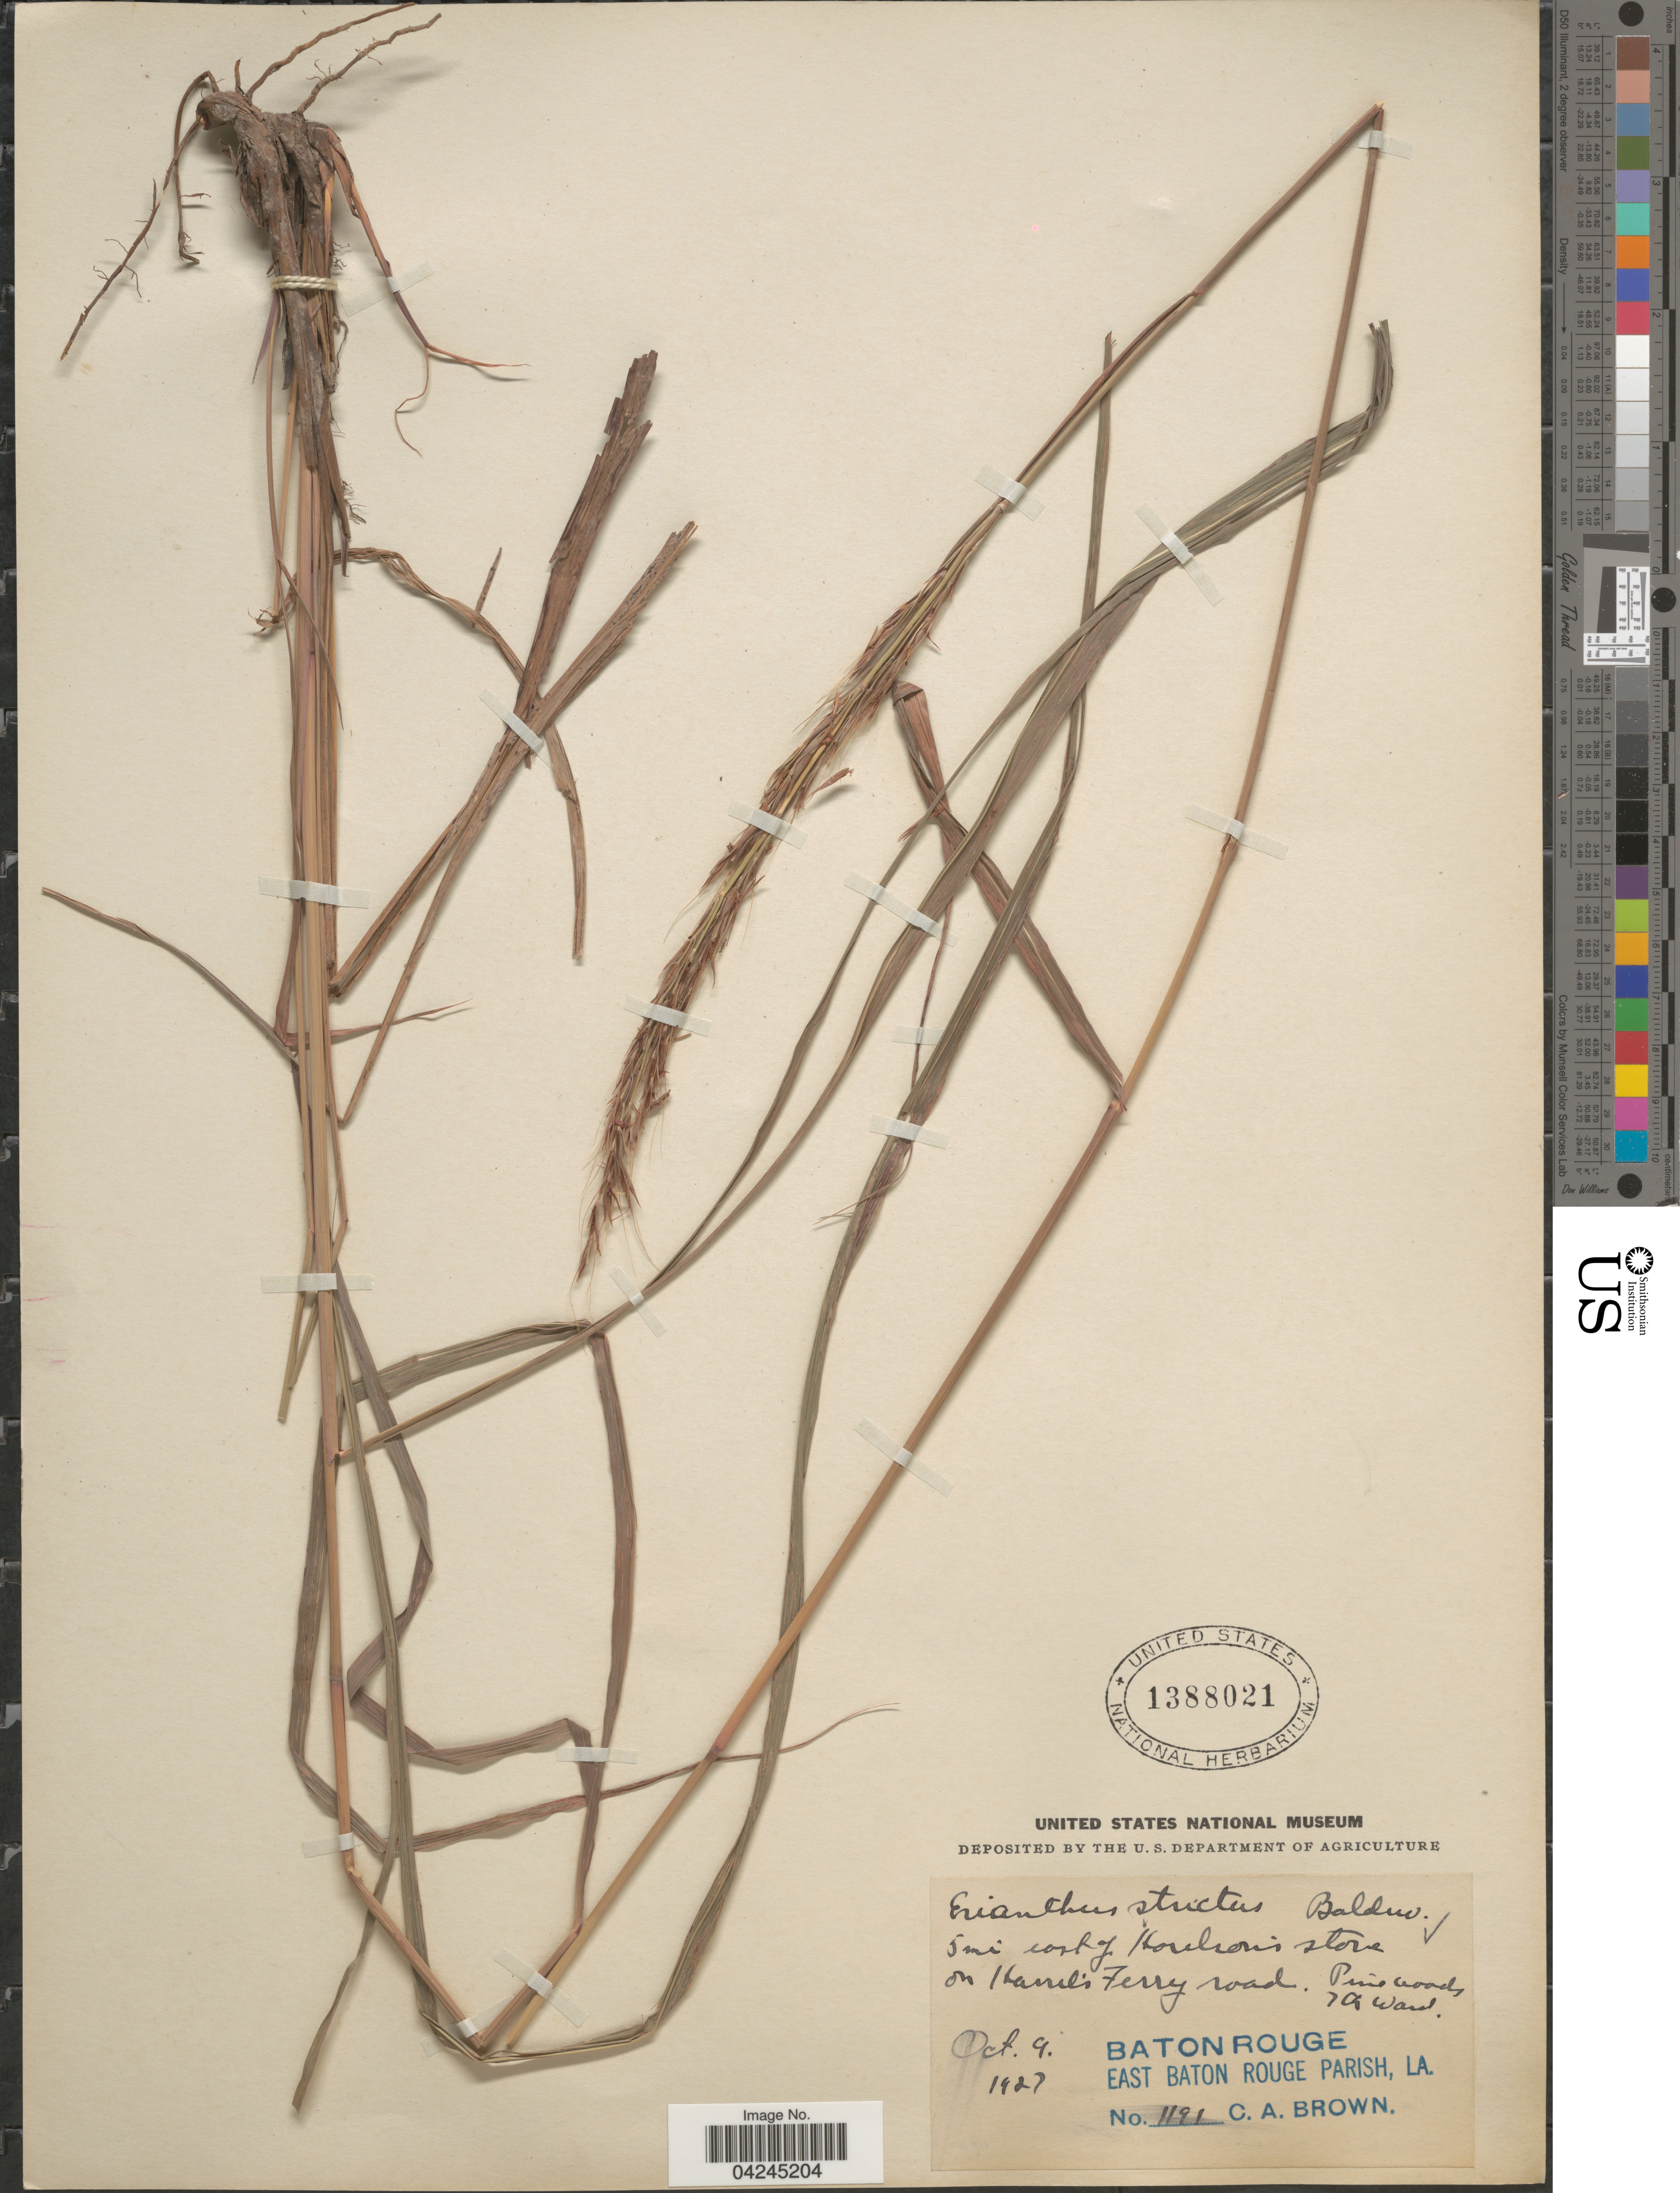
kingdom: Plantae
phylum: Tracheophyta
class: Liliopsida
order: Poales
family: Poaceae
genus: Erianthus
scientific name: Erianthus strictus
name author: Baldwin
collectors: C. A. Brown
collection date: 1927-10-09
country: United States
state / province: Louisiana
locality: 5 mi east of Horelson's store on Harrel's Ferry road. Pine woods 7th Ward. Baton Rouge, East Baton Rouge Parish.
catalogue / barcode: US 1388021